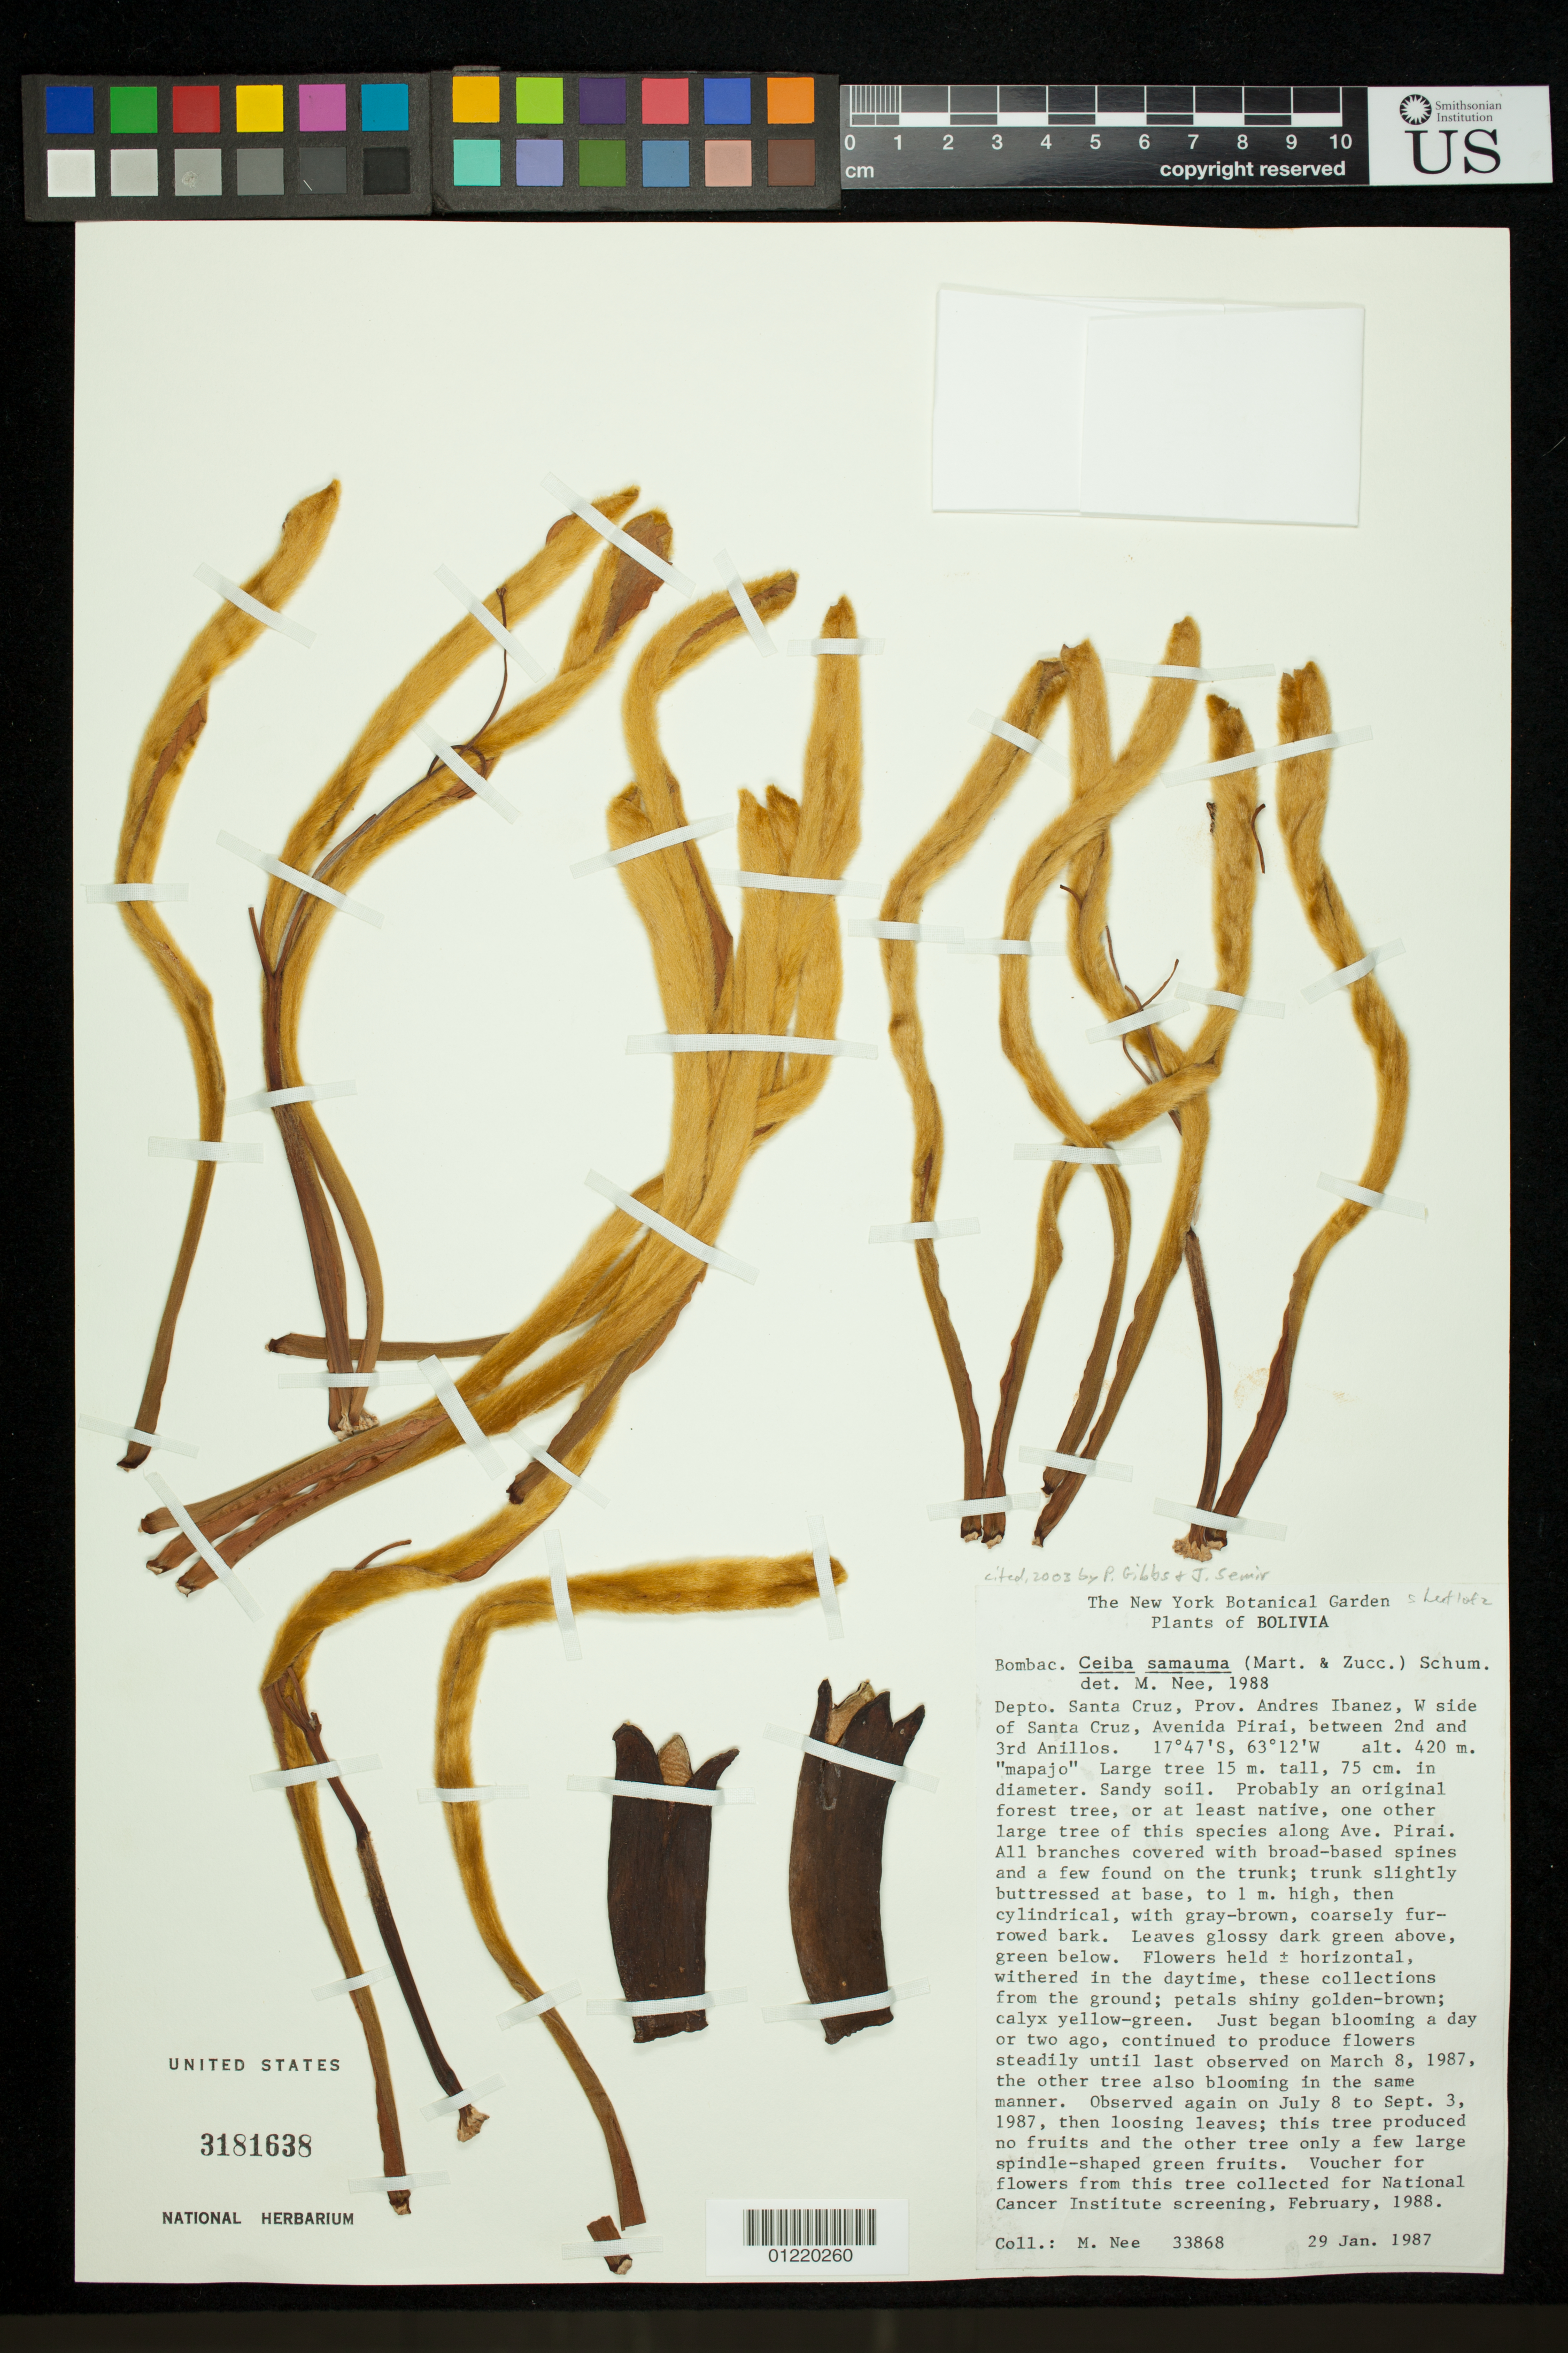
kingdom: Plantae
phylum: Tracheophyta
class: Magnoliopsida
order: Malvales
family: Malvaceae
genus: Ceiba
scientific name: Ceiba samauma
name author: (Mart.) K. Schum.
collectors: M. Nee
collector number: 33868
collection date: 1987-01-29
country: Bolivia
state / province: Santa Cruz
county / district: Andres Ibanez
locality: W side of Santa Cruz, Avenida Pirai, between second and third Anillos.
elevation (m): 420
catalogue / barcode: US 3181638